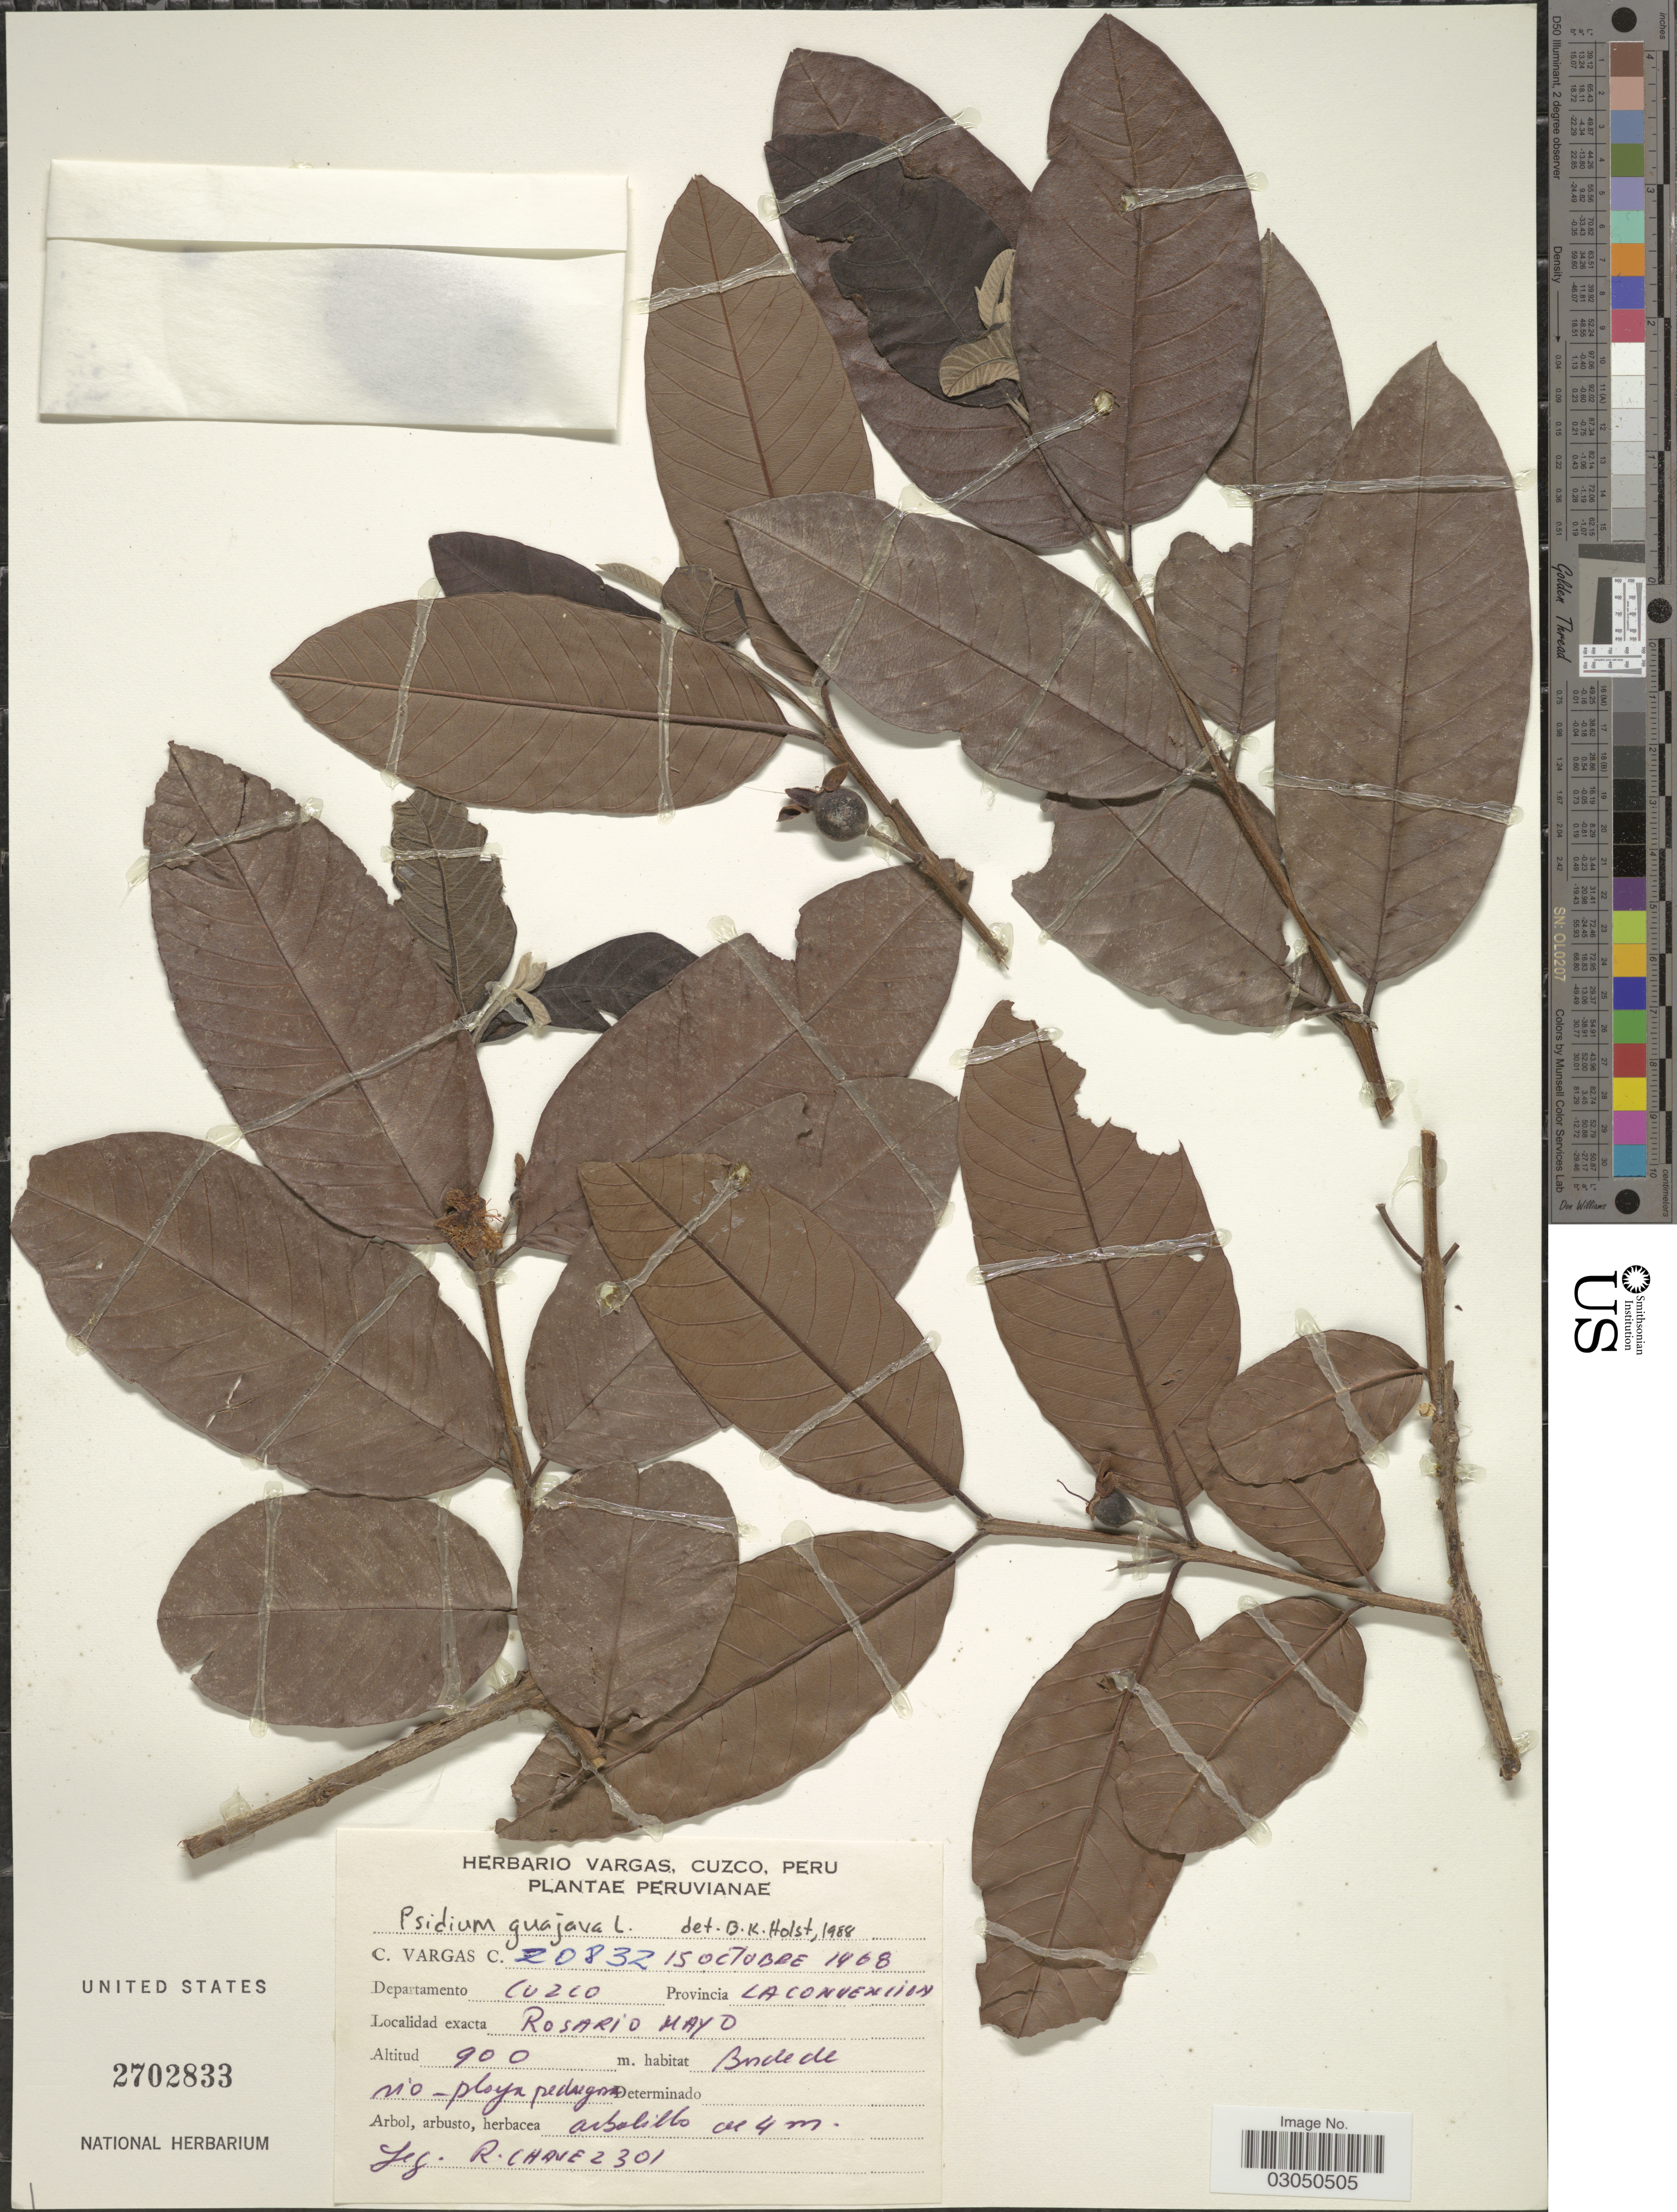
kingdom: Plantae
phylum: Tracheophyta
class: Magnoliopsida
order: Myrtales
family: Myrtaceae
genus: Psidium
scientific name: Psidium guajava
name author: L.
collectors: R. Chase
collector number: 2301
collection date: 1968-10-15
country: Peru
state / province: Cusco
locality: Departamento Cuzco. Provincia Laconvencion. Rosario Mayo.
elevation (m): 900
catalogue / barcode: US 2702833